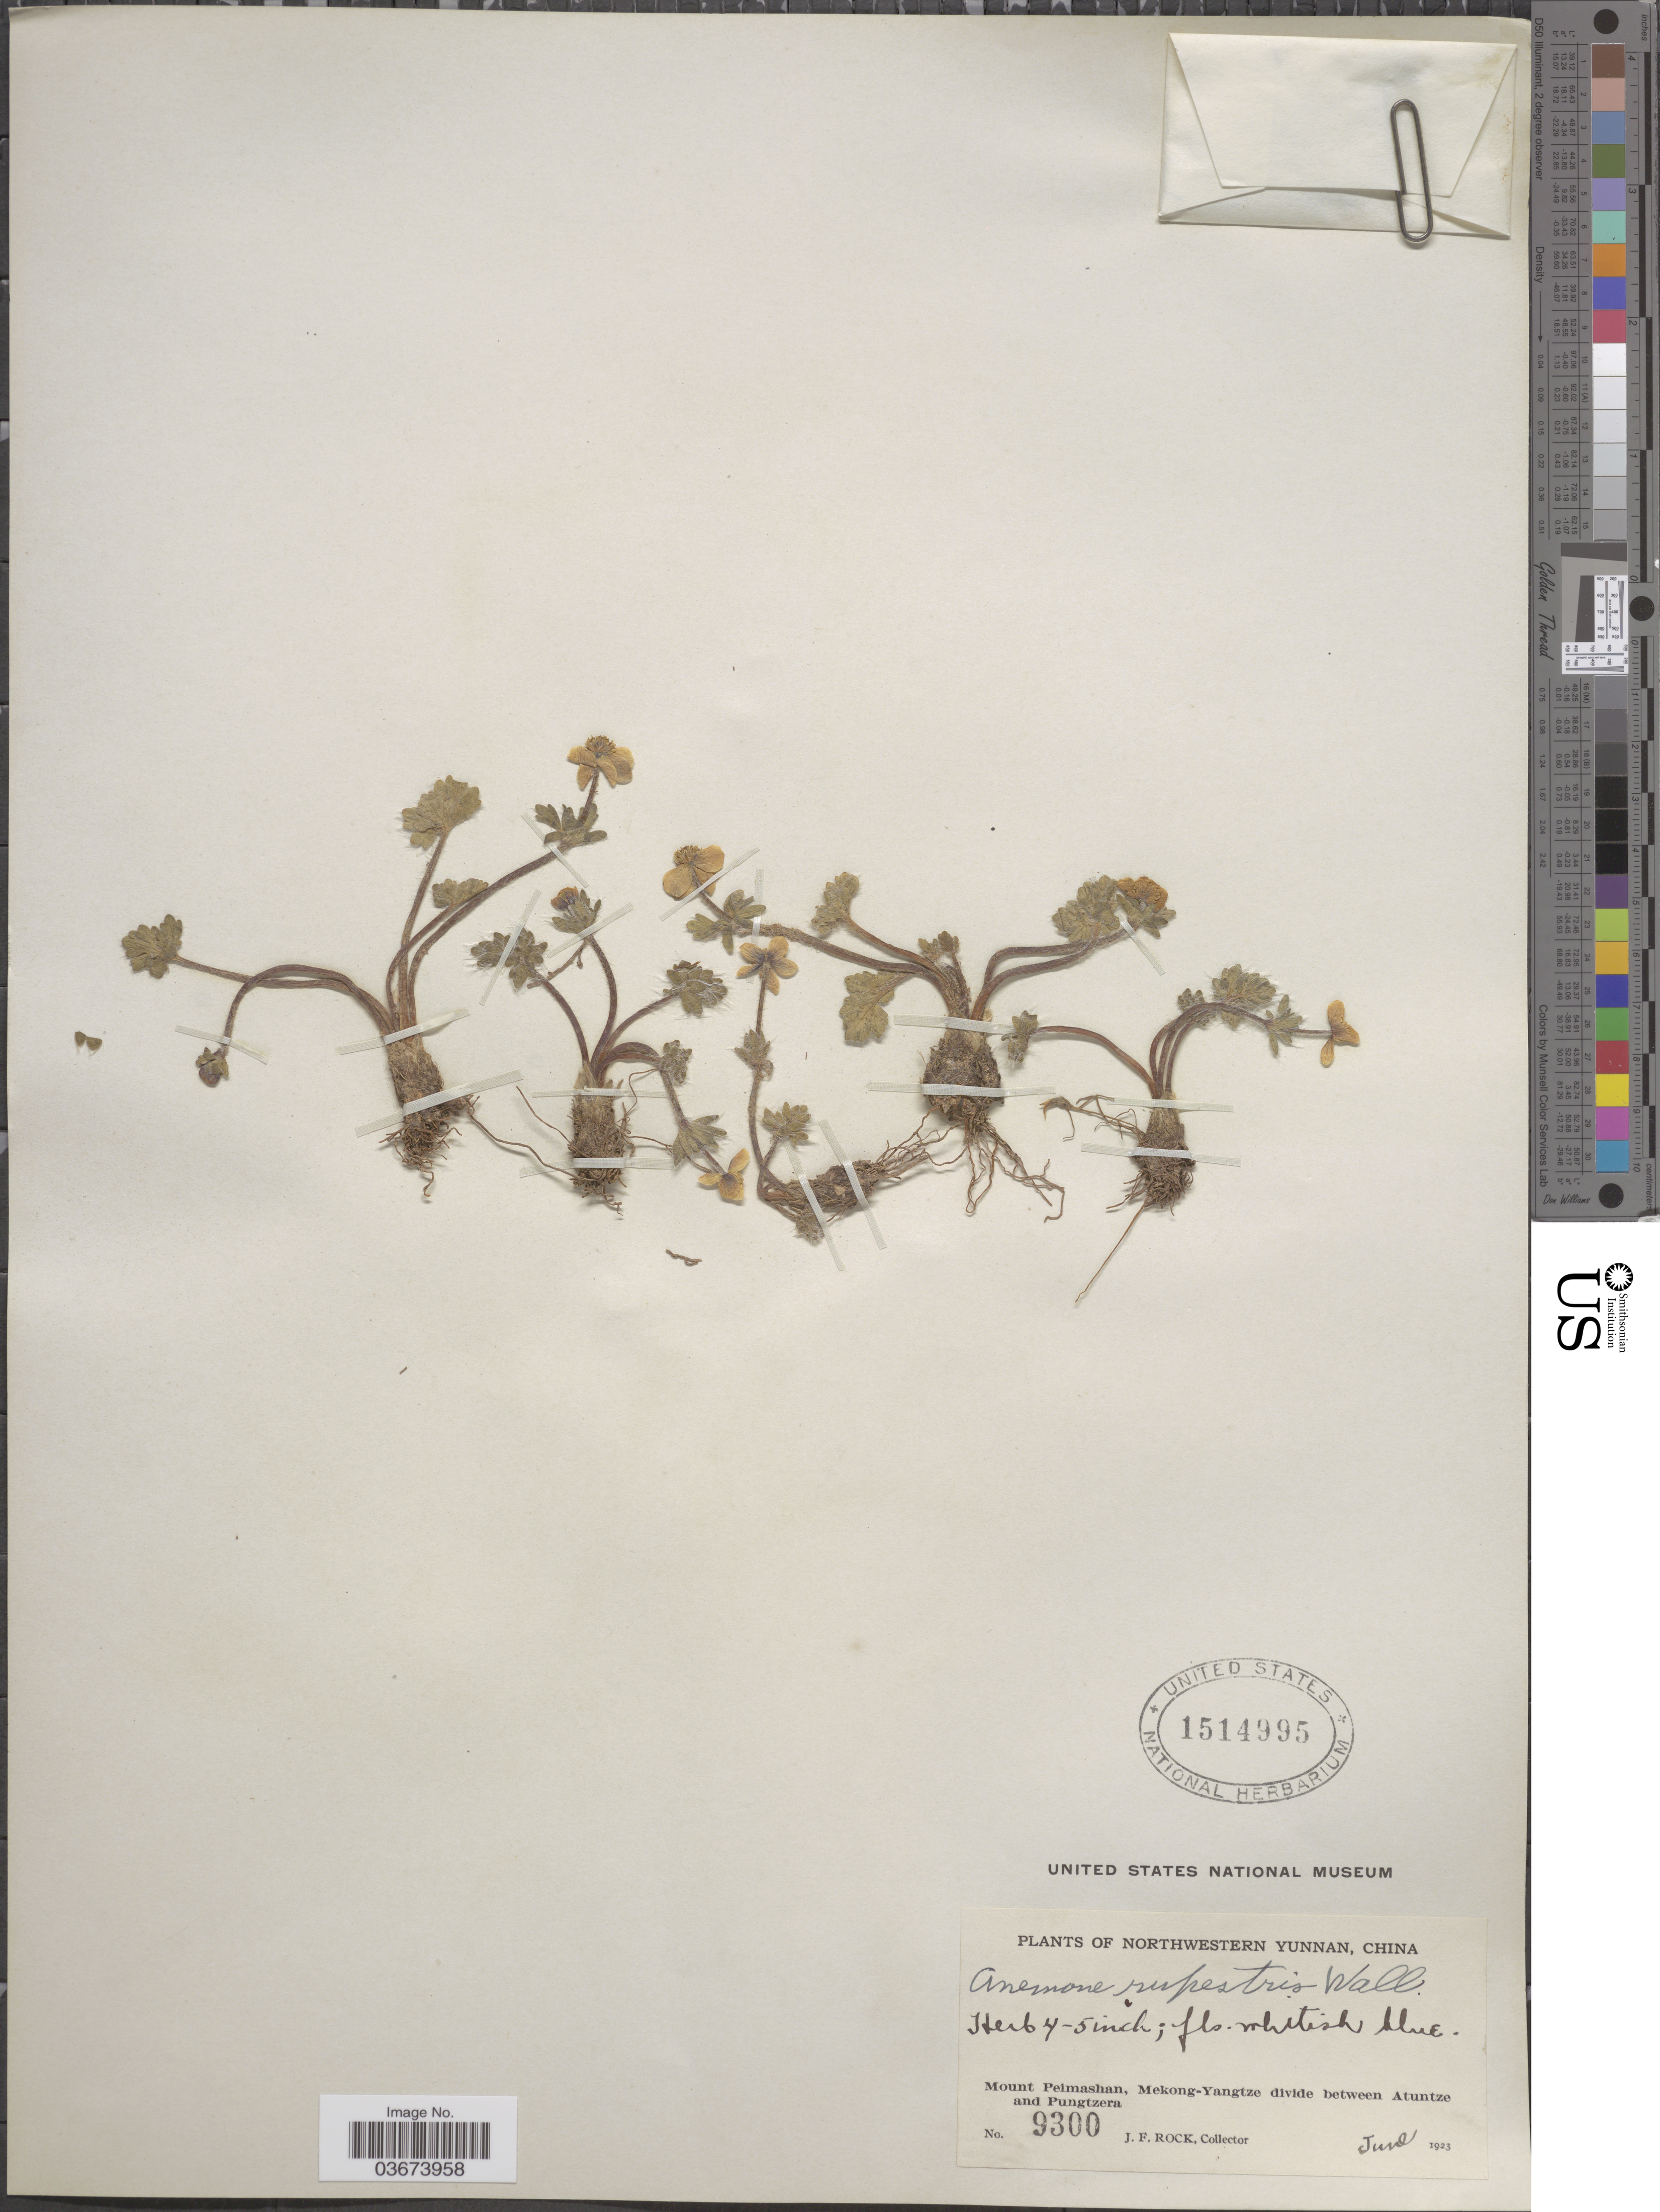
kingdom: Plantae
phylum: Tracheophyta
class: Magnoliopsida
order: Ranunculales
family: Ranunculaceae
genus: Anemone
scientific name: Anemone rupestris subsp. rupestris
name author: Wall. ex Hook. f. & Thomson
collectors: J. Rock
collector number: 9300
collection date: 1923-06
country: China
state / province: Yunnan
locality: Northwestern Yunnan. Mount Peimashan, Mekong-Yangtze divide between Atuntze and Pungtzera.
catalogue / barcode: US 1514995